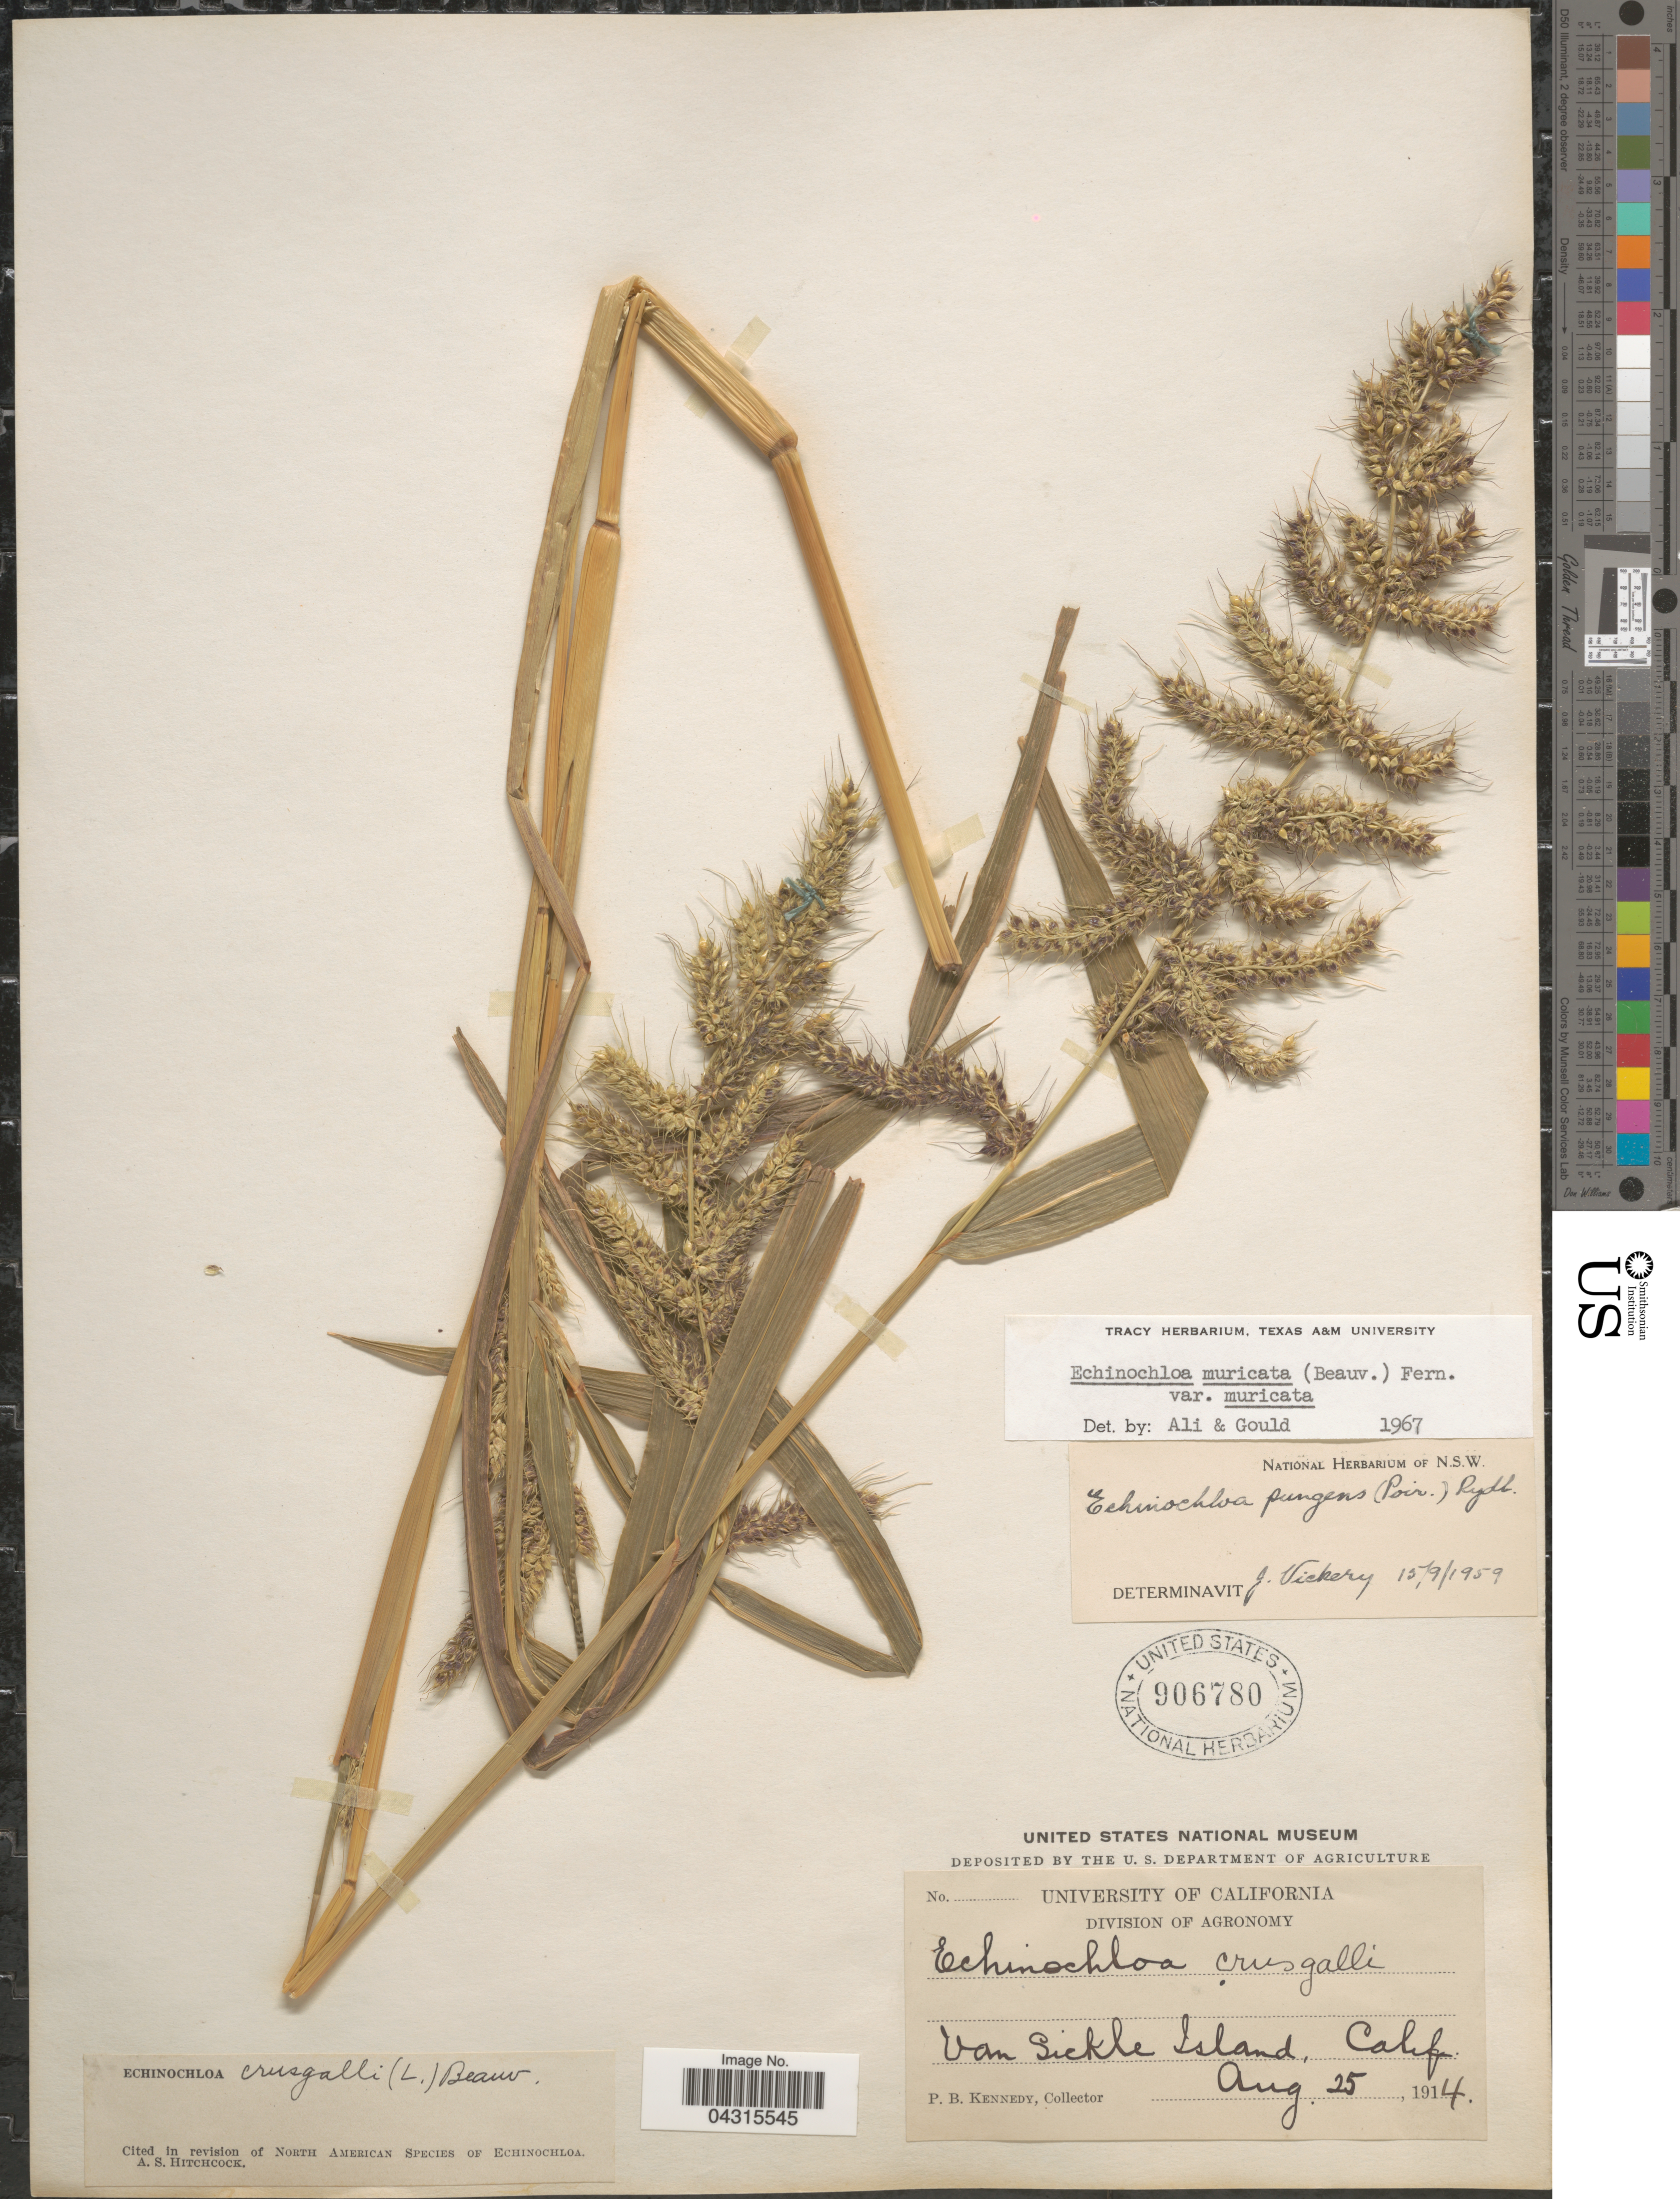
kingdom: Plantae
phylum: Tracheophyta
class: Liliopsida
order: Poales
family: Poaceae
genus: Echinochloa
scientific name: Echinochloa muricata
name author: (P. Beauv.) Fernald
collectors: P. B. Kennedy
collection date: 1914-08-25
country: United States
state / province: California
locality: Van Sickle Island.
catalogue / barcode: US 906780